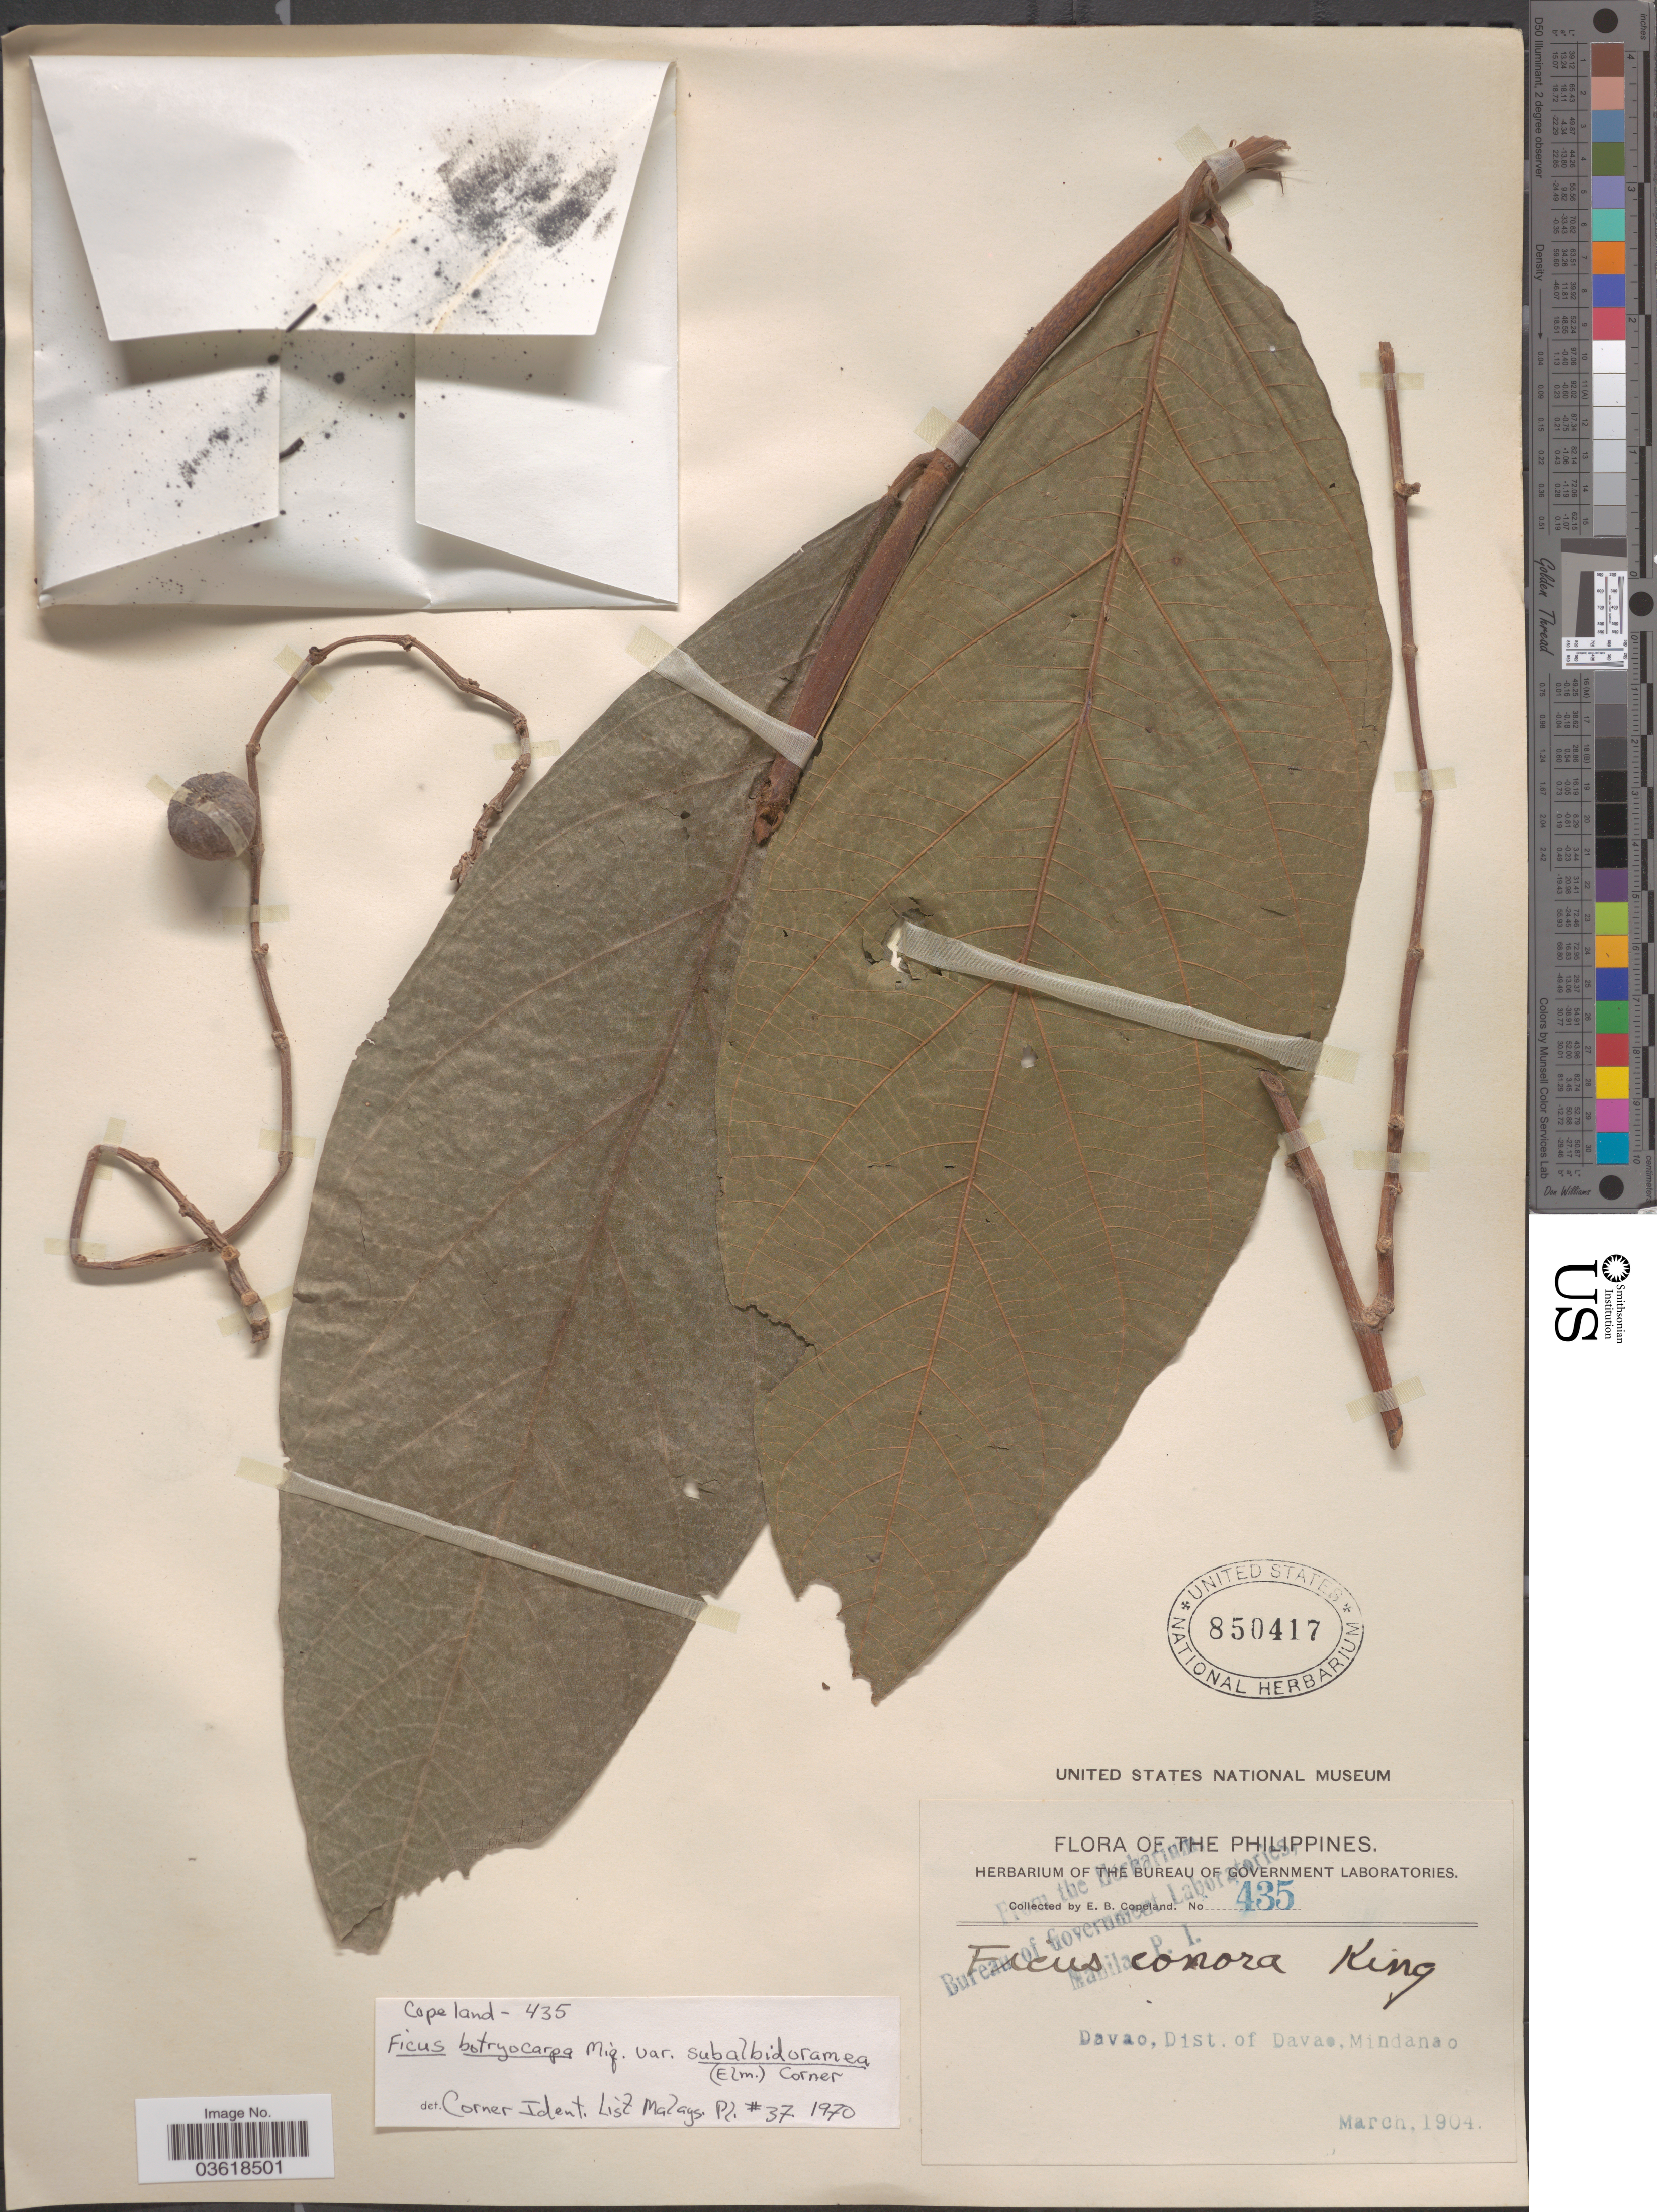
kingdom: Plantae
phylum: Tracheophyta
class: Magnoliopsida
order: Rosales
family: Moraceae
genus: Ficus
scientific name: Ficus botryocarpa var. subalbidoramea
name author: (Elmer) Corner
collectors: E. B. Copeland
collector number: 435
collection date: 1904-03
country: Philippines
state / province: Davao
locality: Dist. of Davao, Mindanao.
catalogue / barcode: US 850417